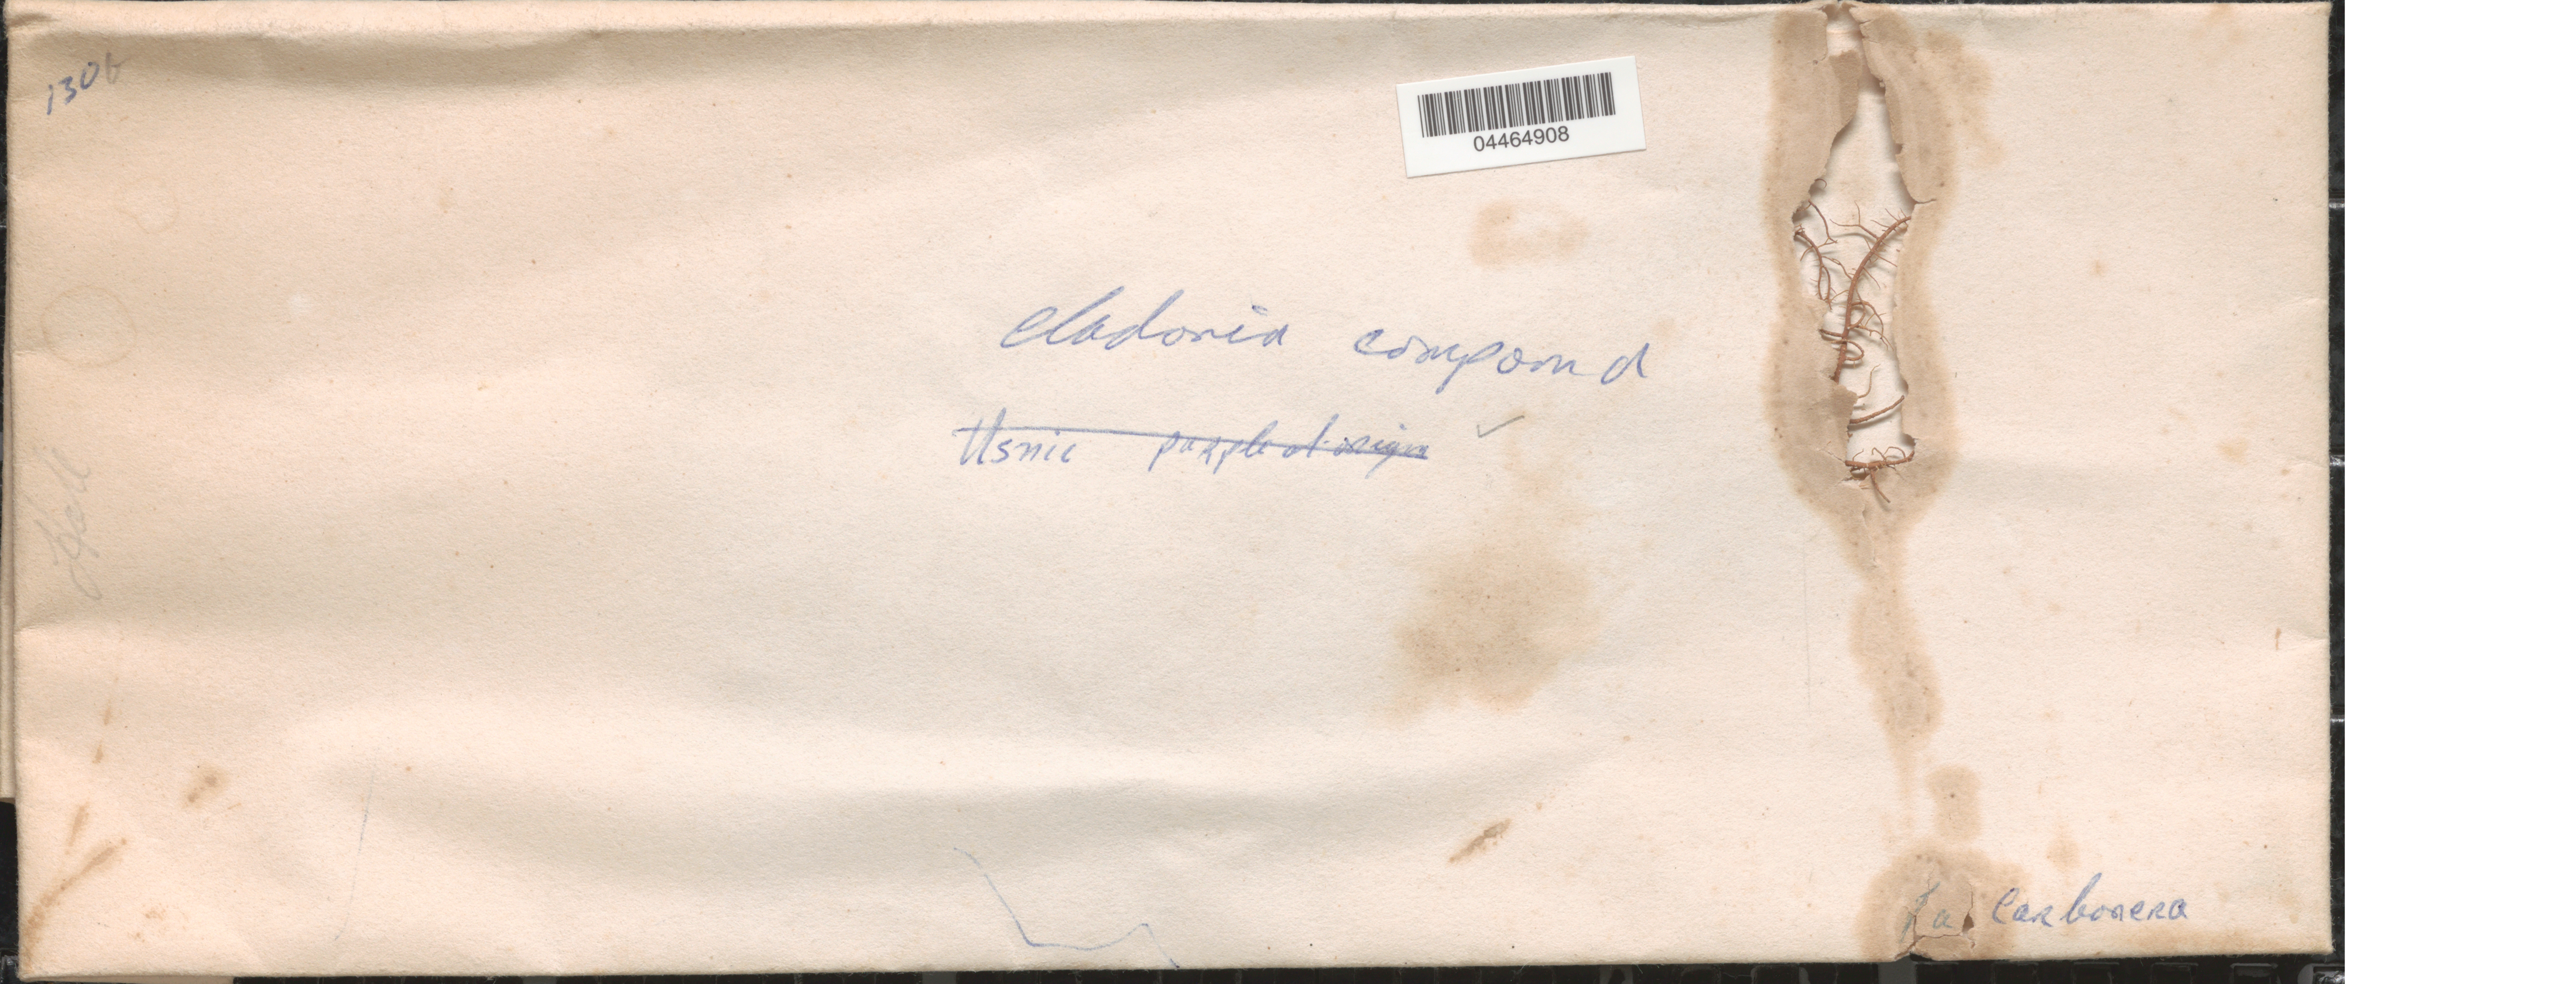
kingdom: Fungi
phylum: Ascomycota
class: Lecanoromycetes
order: Lecanorales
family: Parmeliaceae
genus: Usnea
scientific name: Usnea sp.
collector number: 130b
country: Venezuela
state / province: Mérida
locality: La Carbonera.